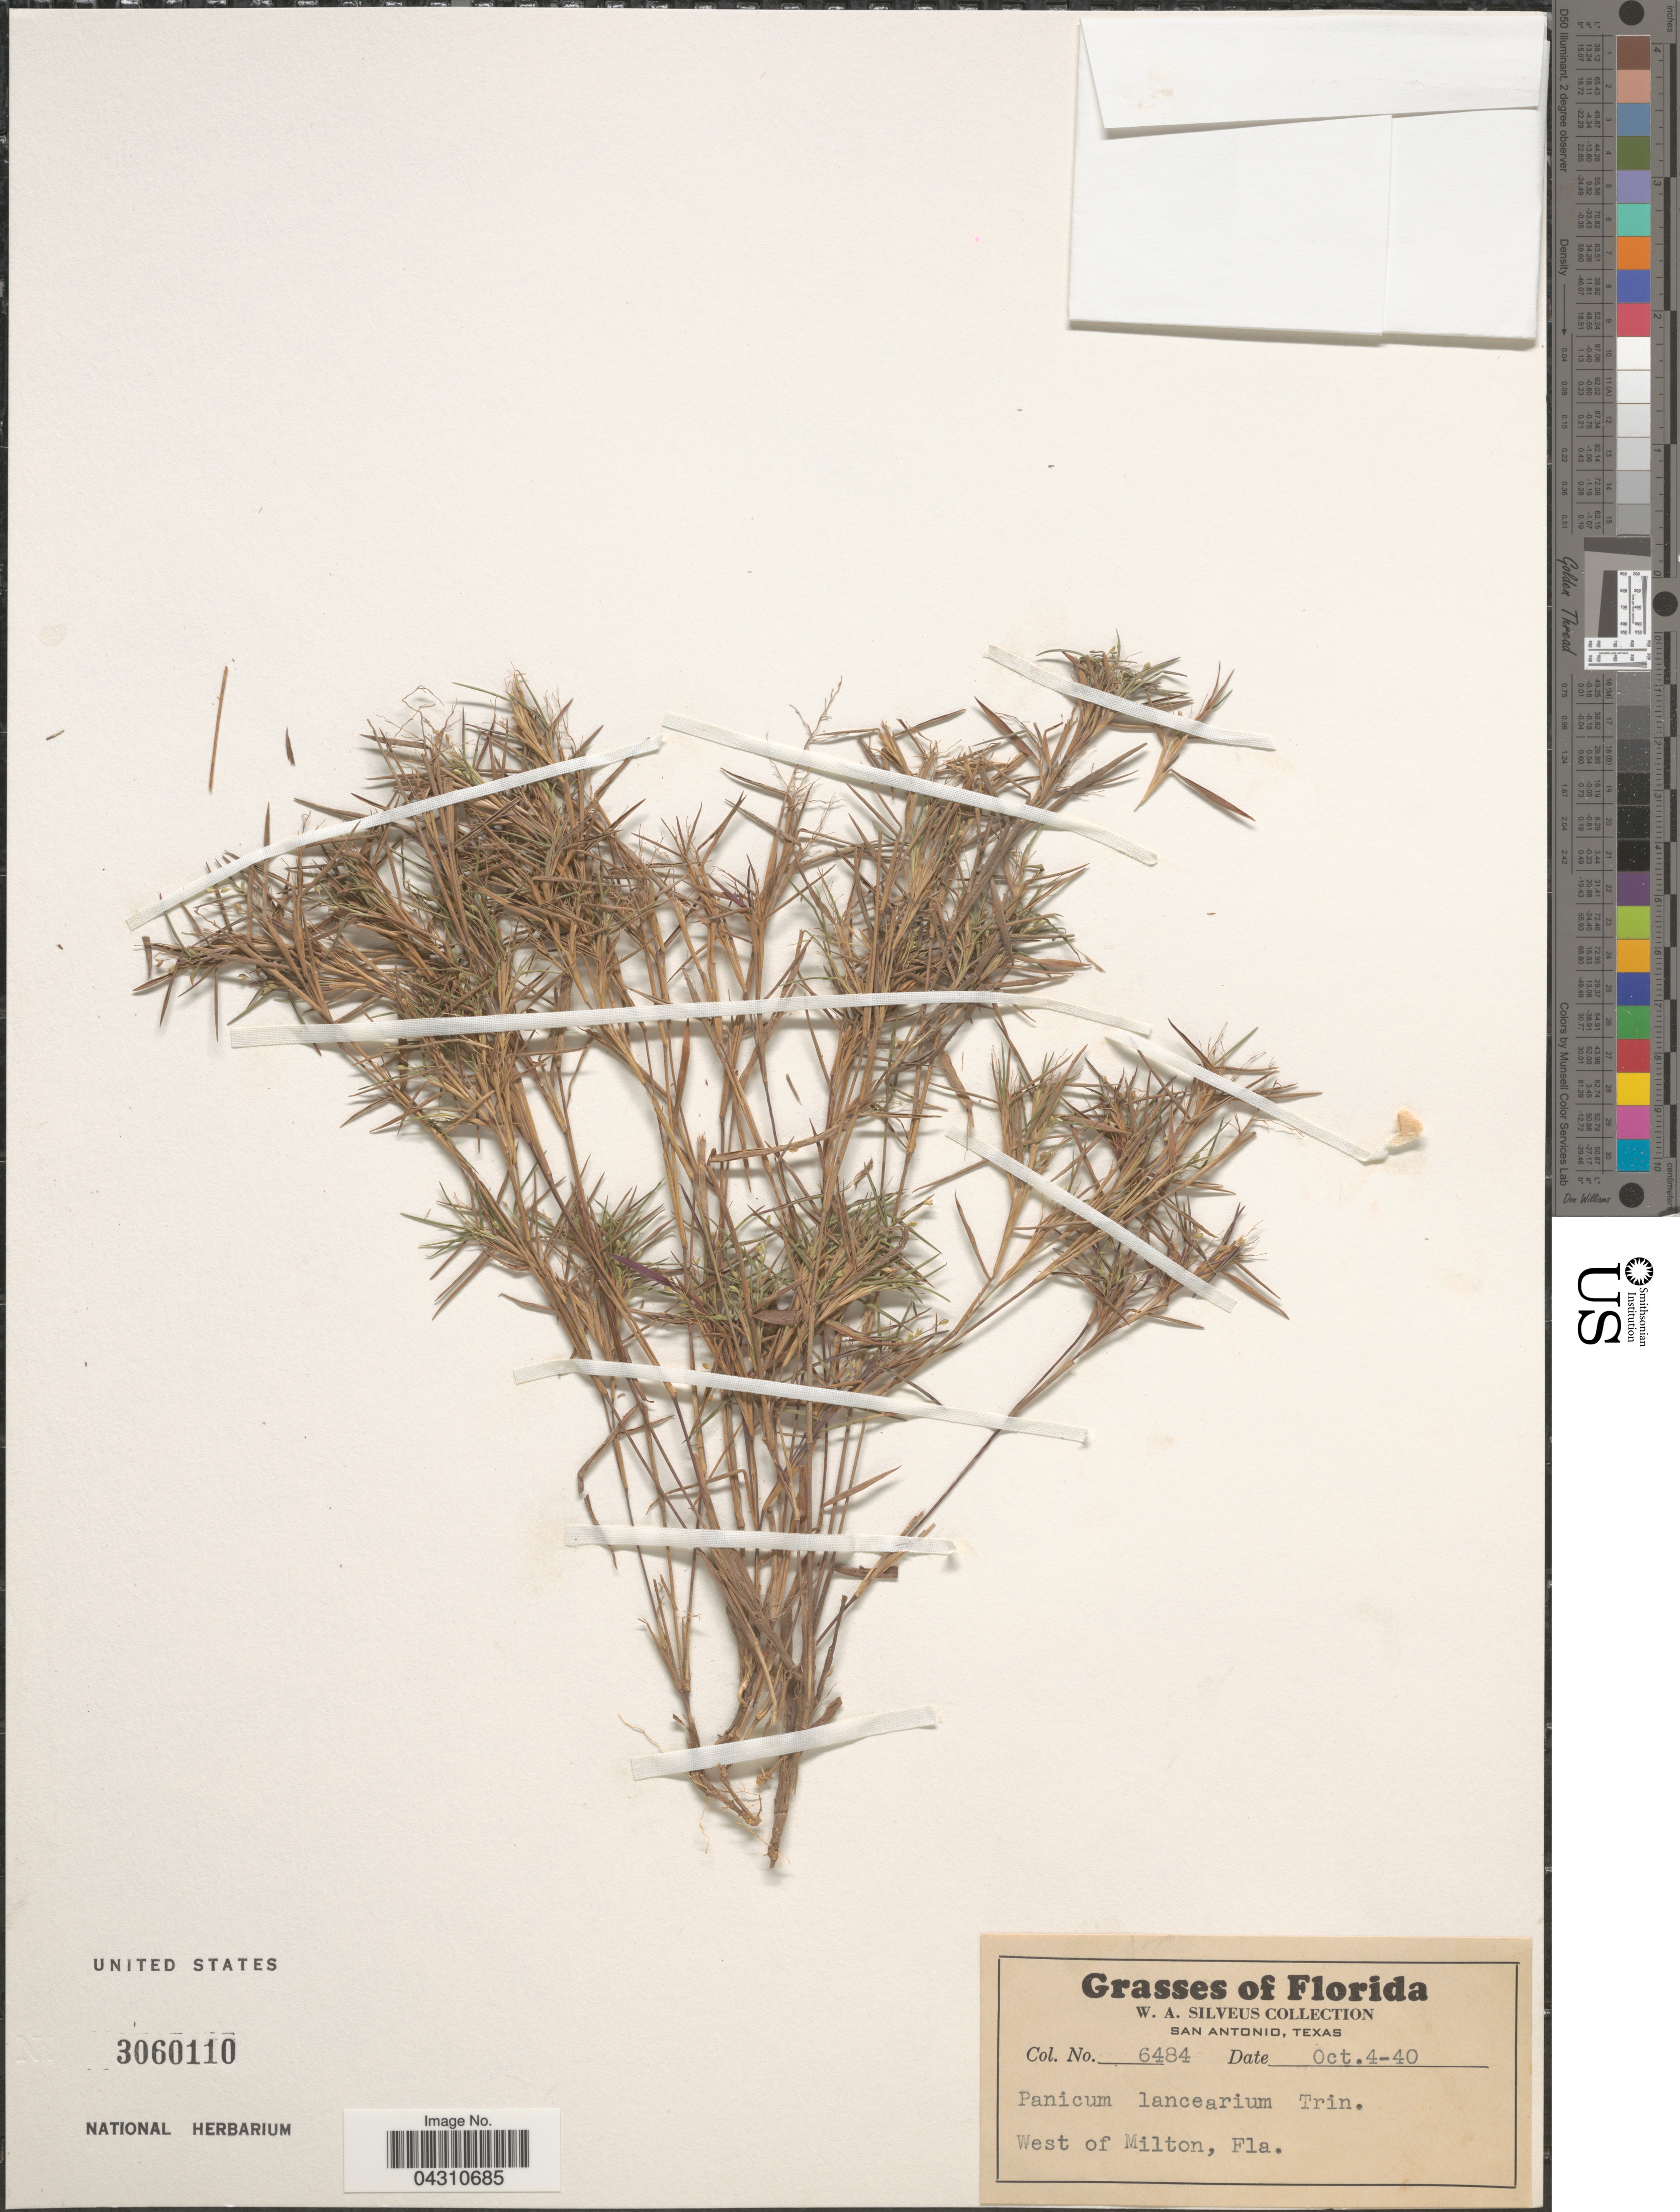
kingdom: Plantae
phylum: Tracheophyta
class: Liliopsida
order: Poales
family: Poaceae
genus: Dichanthelium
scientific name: Dichanthelium portoricense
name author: (Desv. ex Ham.) B.F. Hansen & Wunderlin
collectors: W. Silveus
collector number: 6484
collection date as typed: Transcribed d/m/y: 4/10/40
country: United States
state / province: Florida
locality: West of Milton.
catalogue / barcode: US 3060110